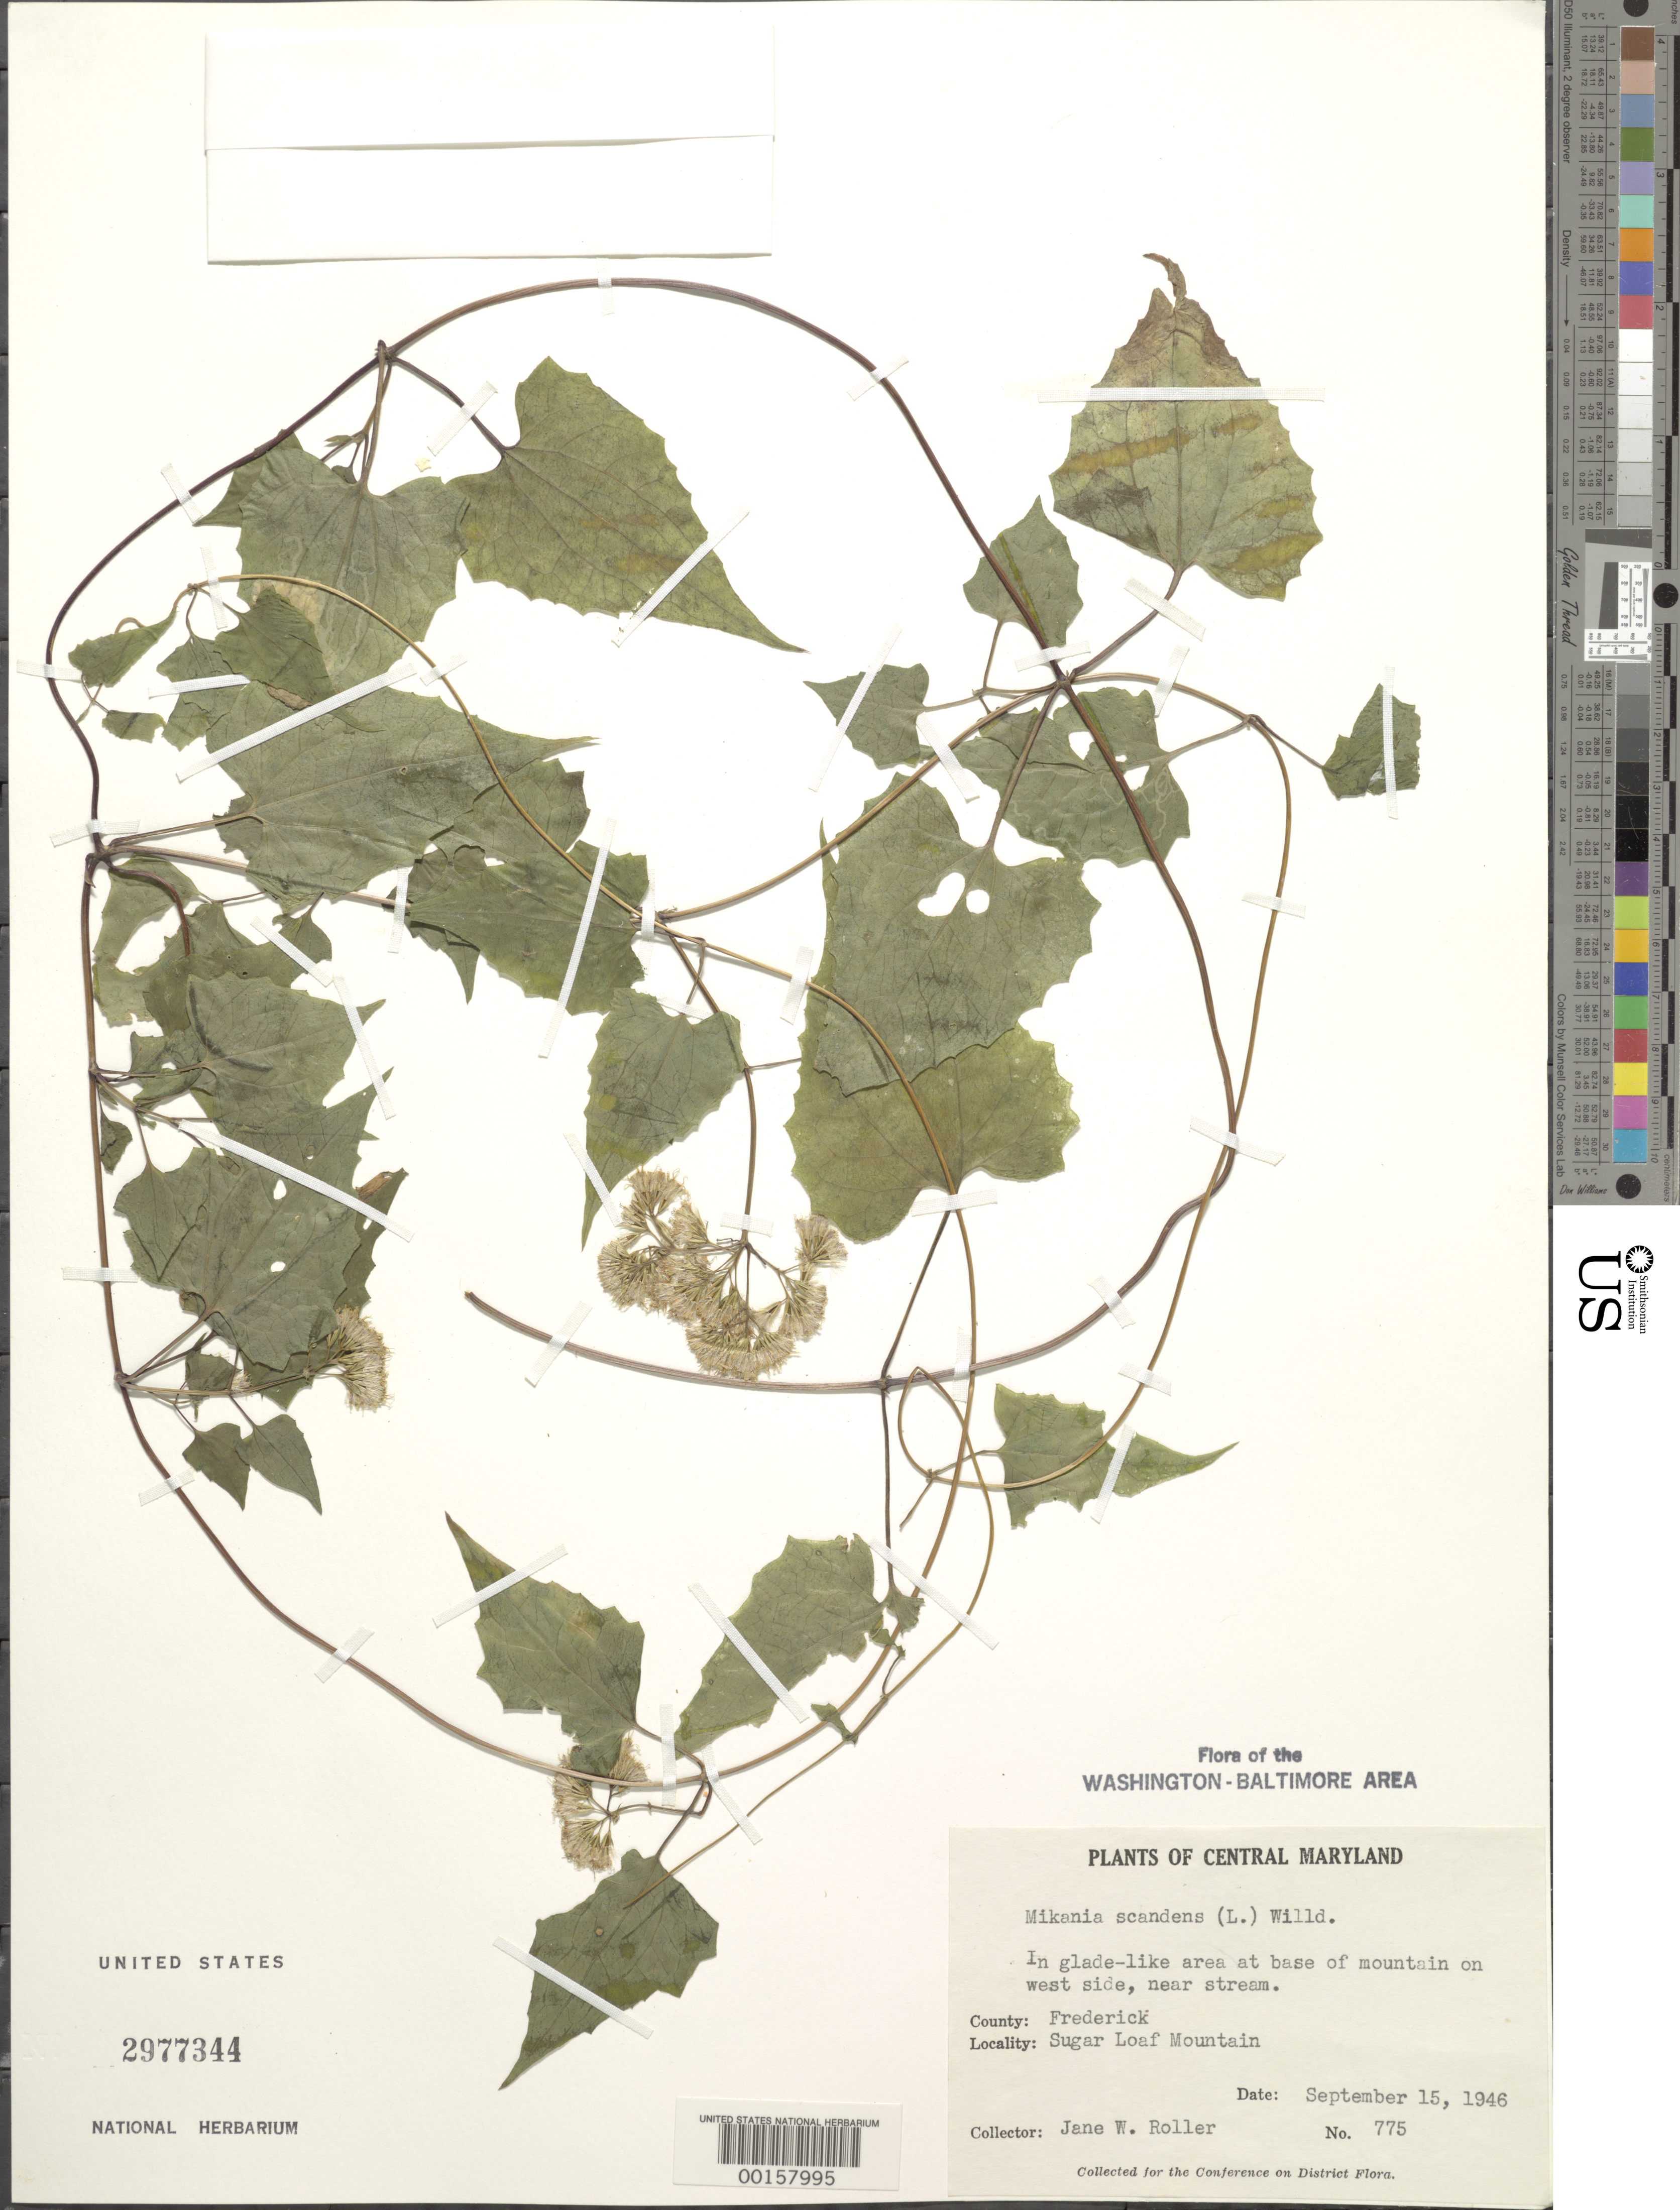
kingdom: Plantae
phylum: Tracheophyta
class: Magnoliopsida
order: Asterales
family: Asteraceae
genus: Mikania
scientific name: Mikania scandens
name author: (L.) Willd.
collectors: J. W. Roller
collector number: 775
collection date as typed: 15 Sep 1946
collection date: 1946-09-15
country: United States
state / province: Maryland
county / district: Frederick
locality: West side of Sugar Loaf Mountain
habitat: Glade like area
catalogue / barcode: US 2977344